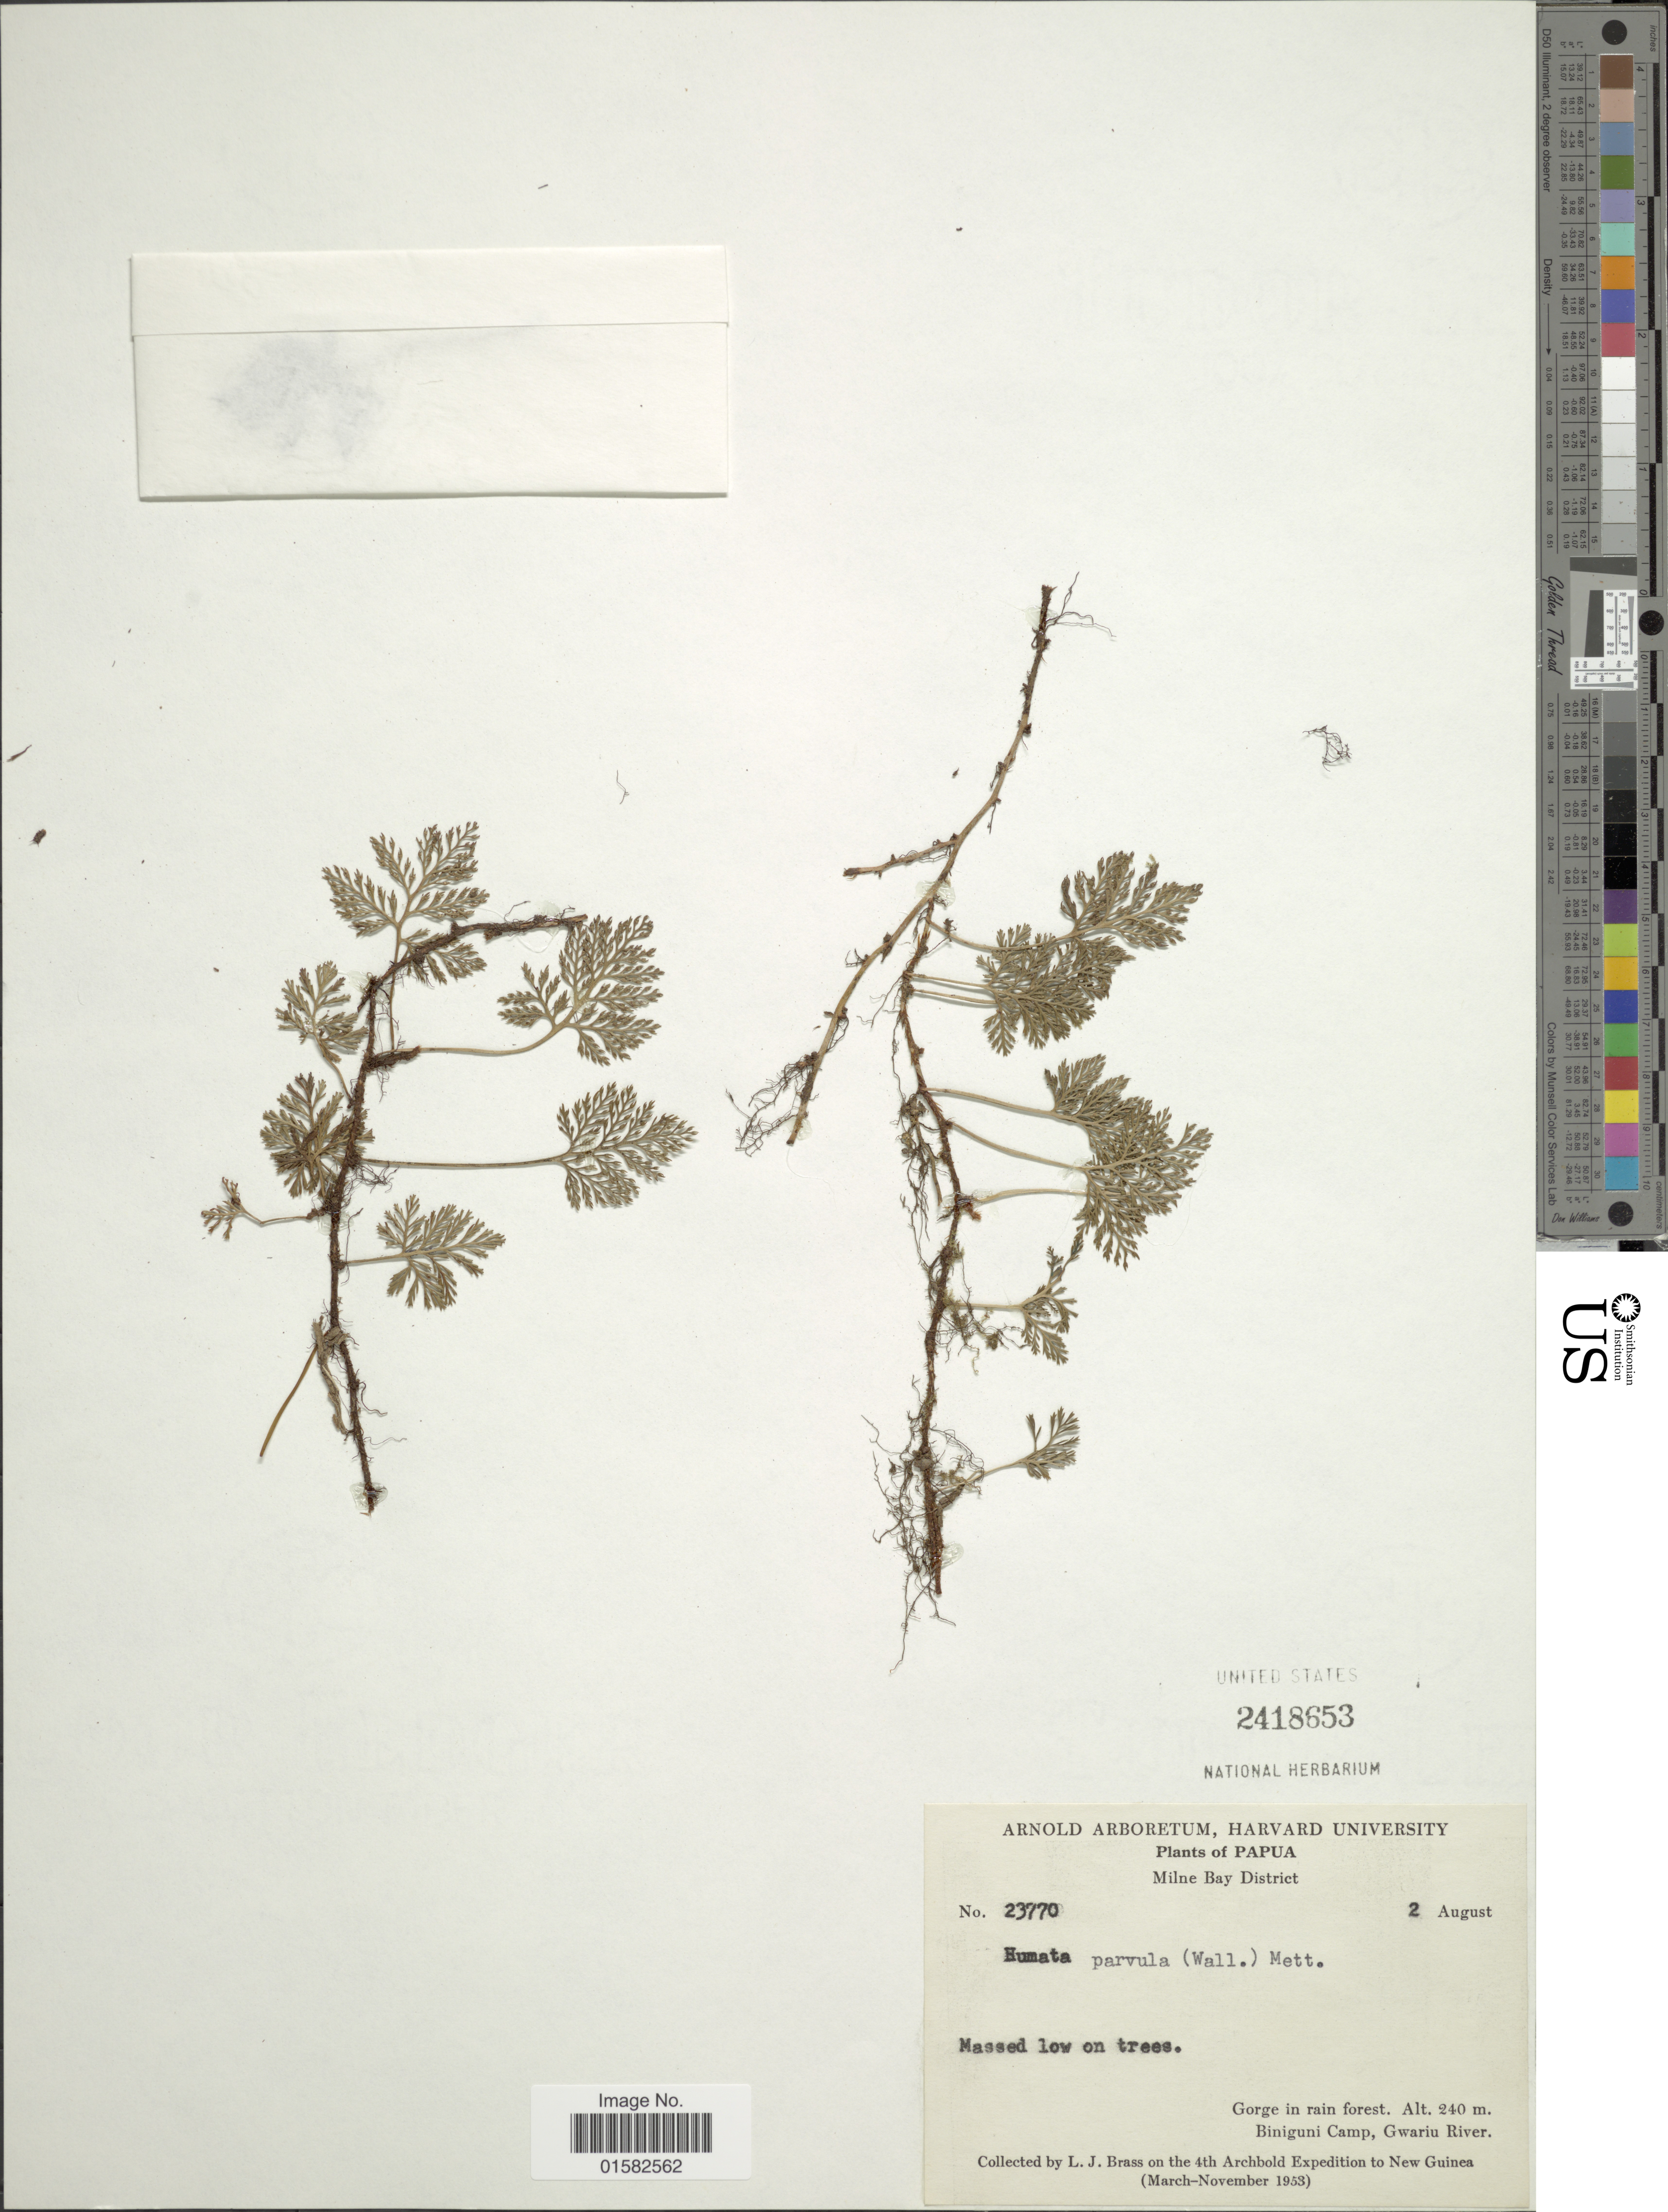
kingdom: Plantae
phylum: Tracheophyta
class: Polypodiopsida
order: Polypodiales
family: Davalliaceae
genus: Humata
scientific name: Humata parvula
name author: (Wall. ex Hook. & Grev.) Mett.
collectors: L. J. Brass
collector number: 23770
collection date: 1953-08-02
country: Papua New Guinea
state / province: Milne Bay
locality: Milne Bay District, gorge in rain forest, Biniguni Camp, Gwariu River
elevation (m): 240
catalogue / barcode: US 2418653